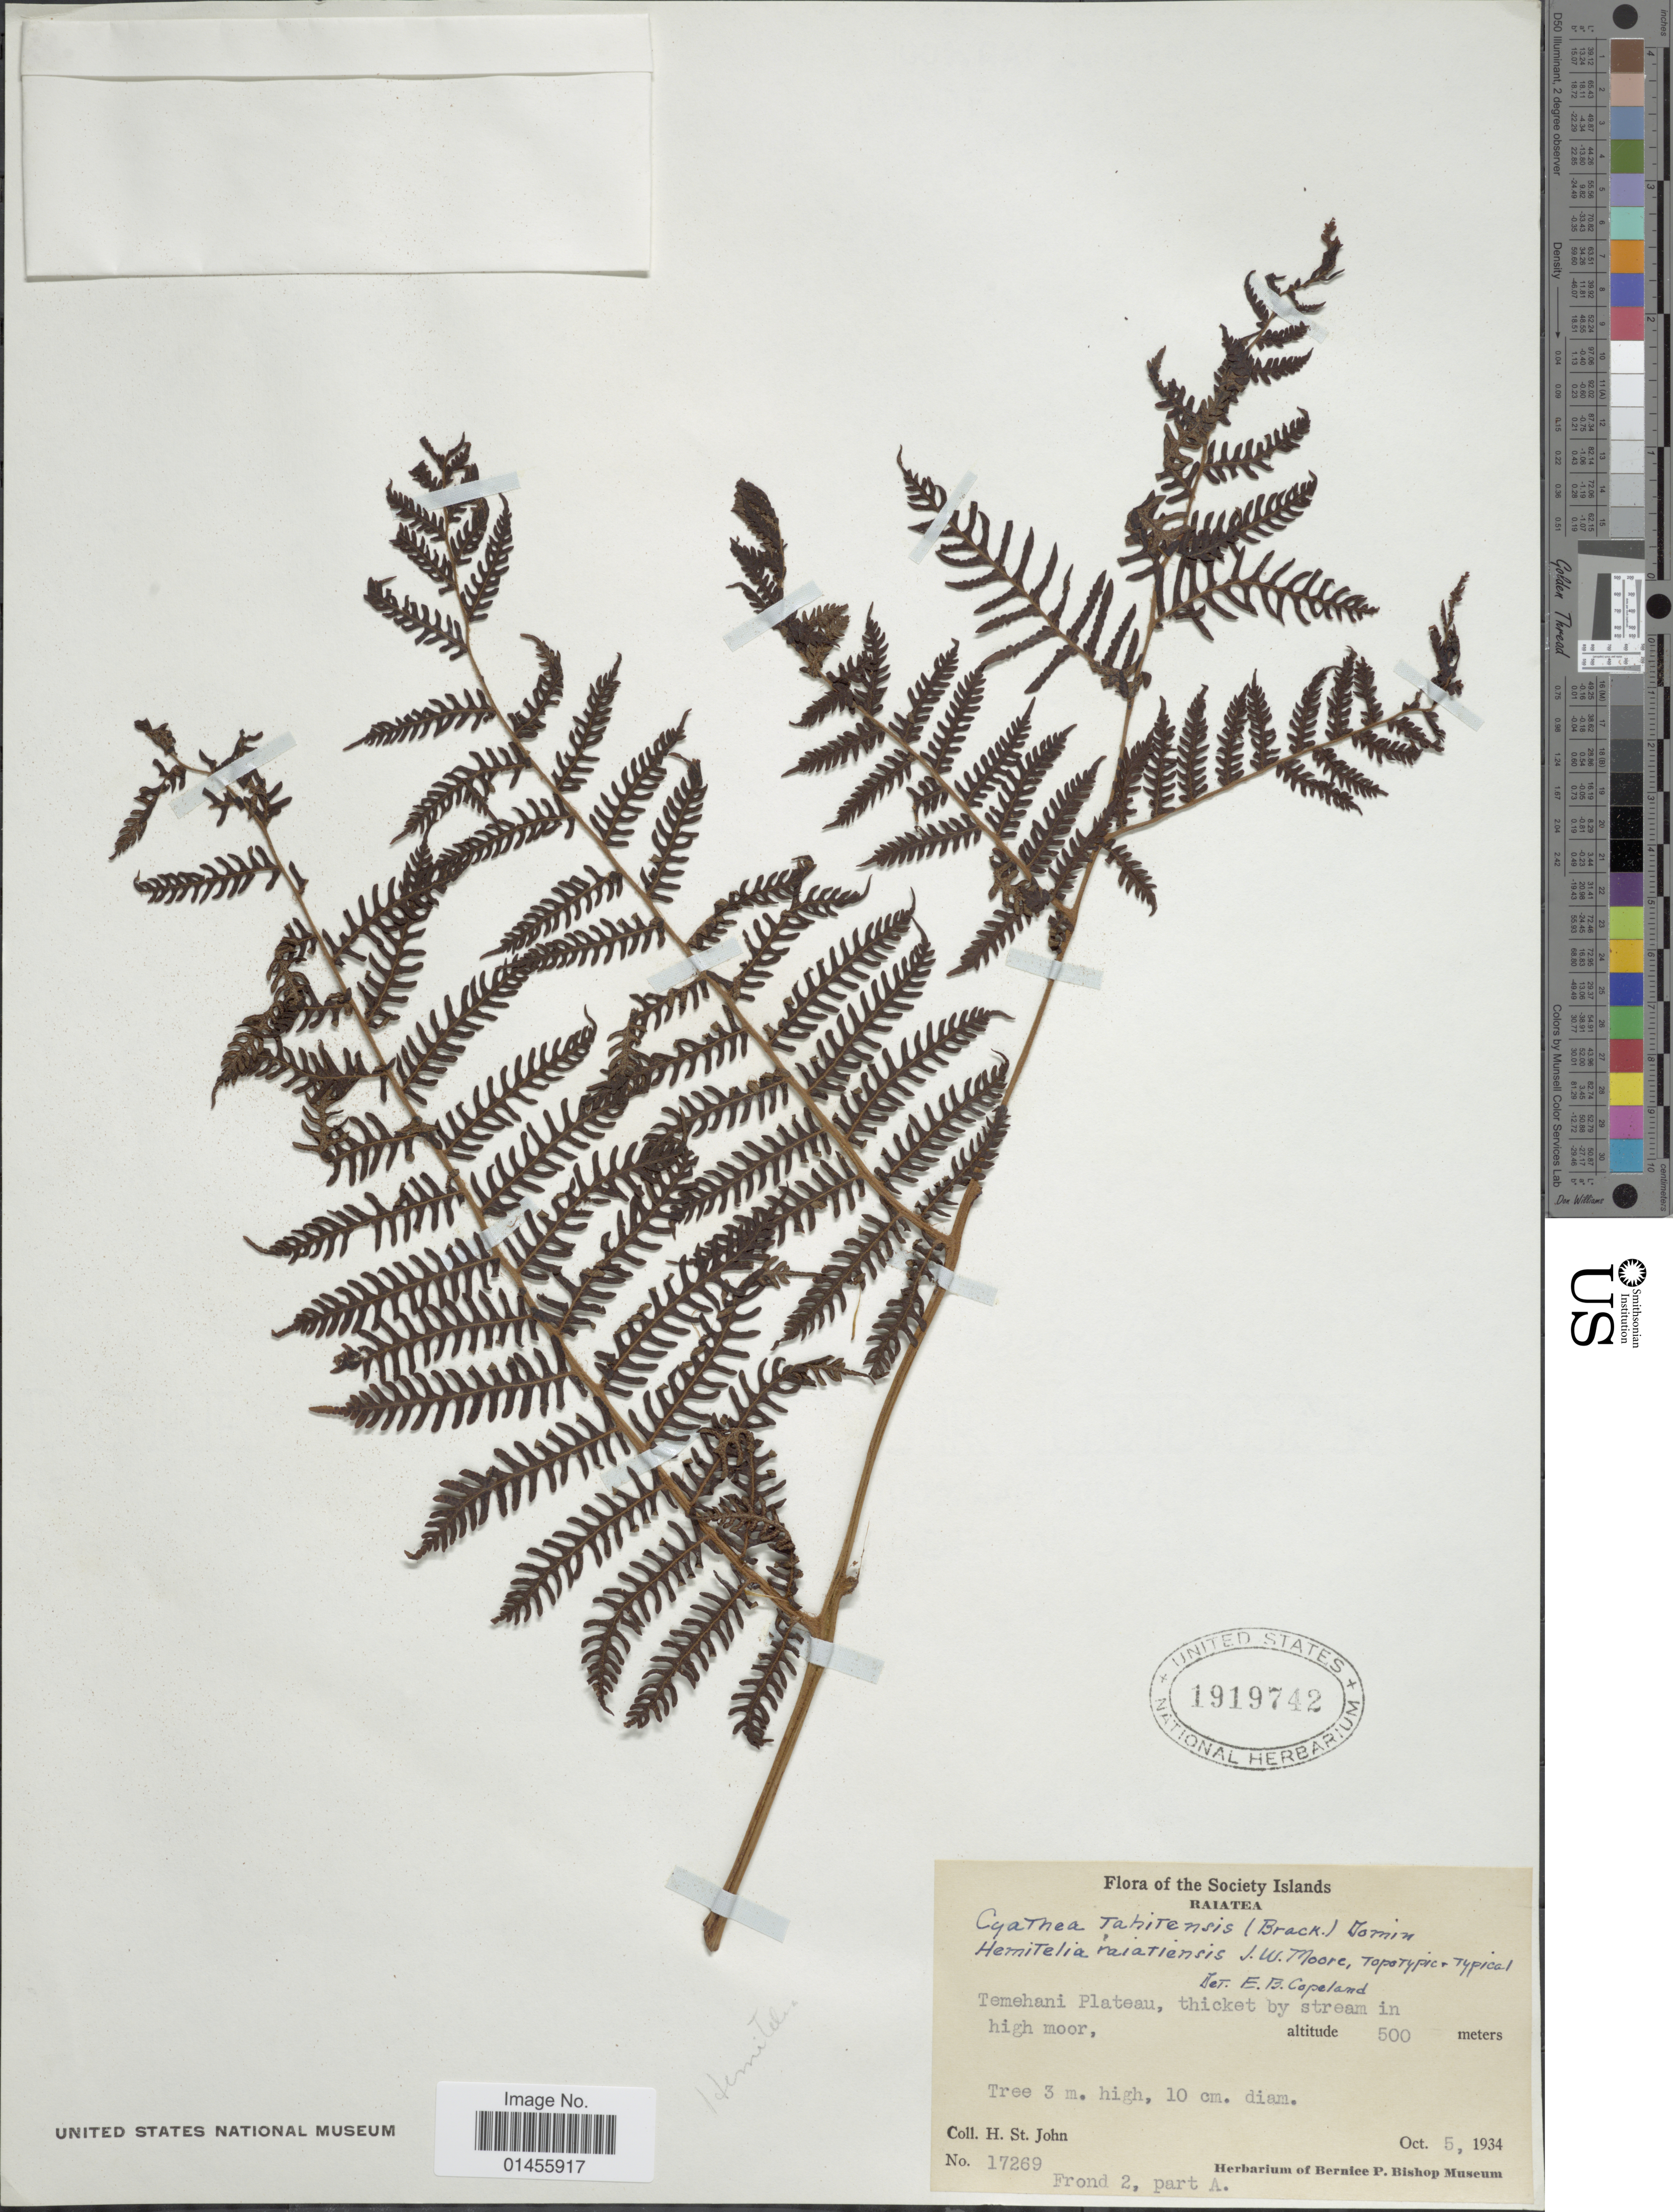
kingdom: Plantae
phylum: Tracheophyta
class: Polypodiopsida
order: Cyatheales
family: Cyatheaceae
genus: Alsophila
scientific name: Alsophila tahitensis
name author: Brack. in Wilkes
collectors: H. St. John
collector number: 17269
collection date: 1934-10-05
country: French Polynesia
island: Raiatea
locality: Raiatea. Temehani Plateau, thicket by stream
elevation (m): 500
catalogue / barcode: US 1919742